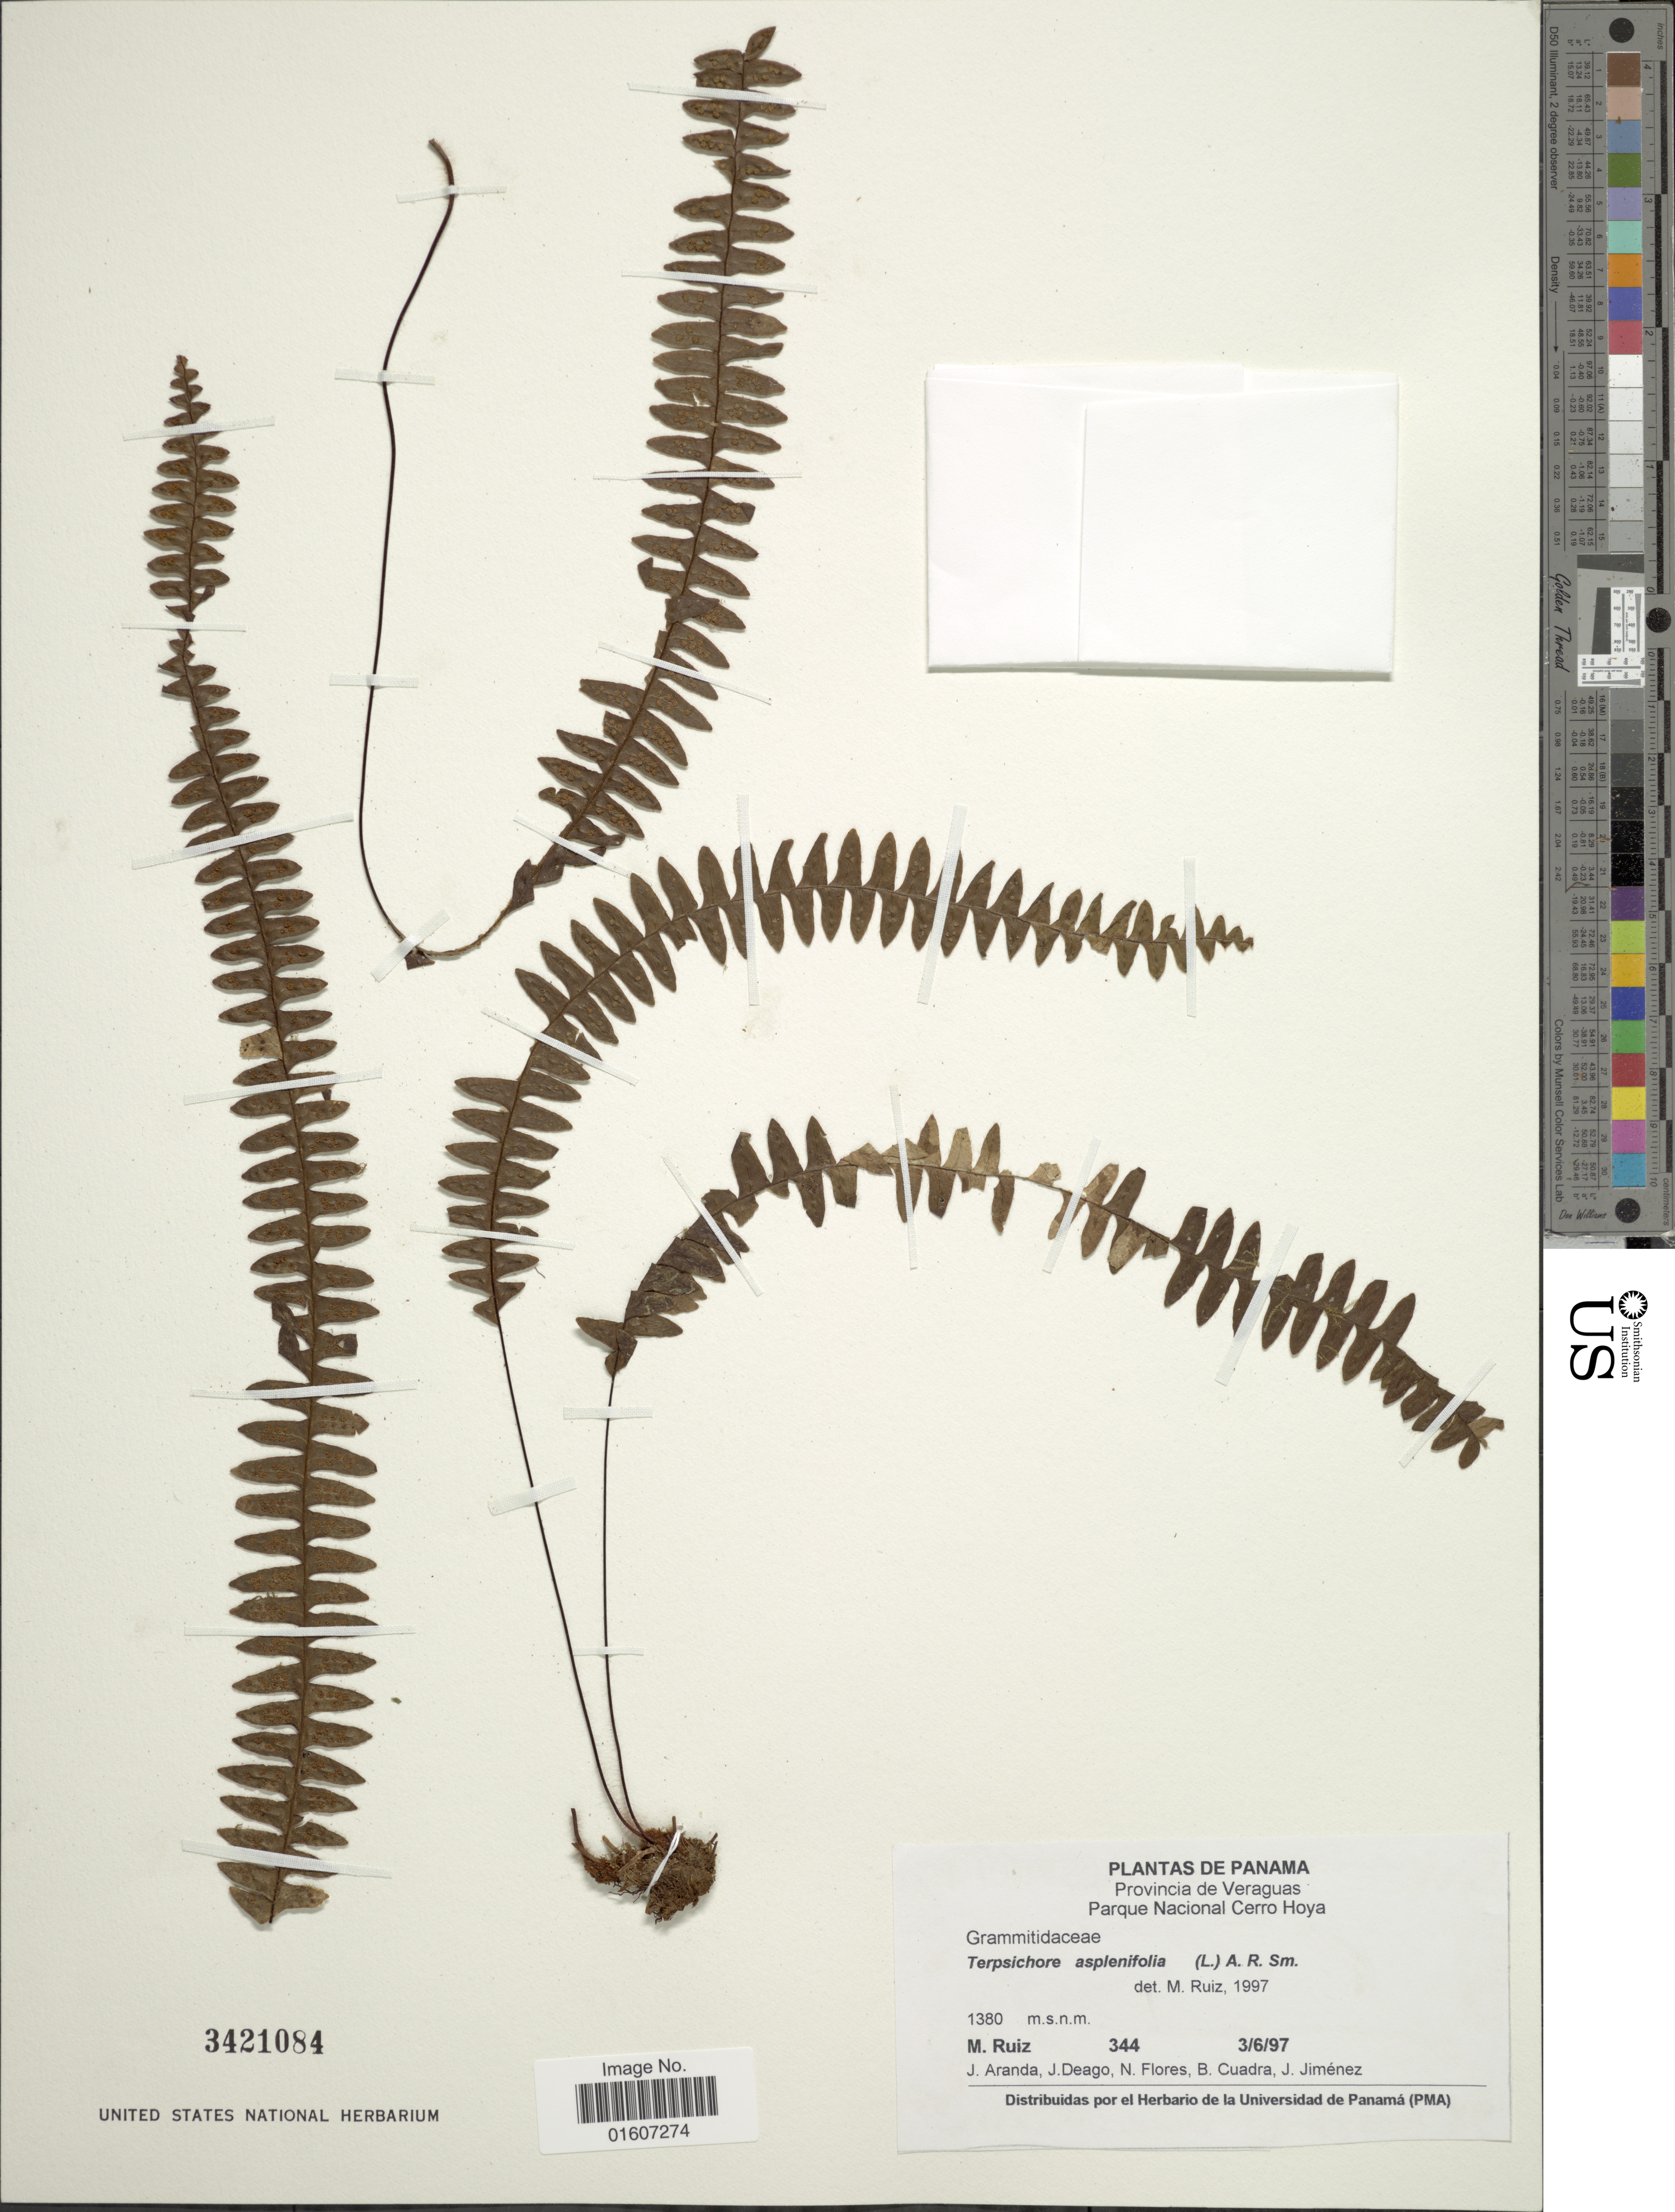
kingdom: Plantae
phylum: Tracheophyta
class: Polypodiopsida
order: Polypodiales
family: Polypodiaceae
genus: Terpsichore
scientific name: Terpsichore asplenifolia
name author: (L.) A.R. Sm.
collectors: M. Ruiz, J. Aranda, J. Deago, B. Cuadra & J. Jiménez Ramírez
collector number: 344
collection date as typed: Transcribed d/m/y: 3/6/97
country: Panama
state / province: Veraguas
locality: Parque Nacional Cerro Hoya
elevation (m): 1380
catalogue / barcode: US 3421084